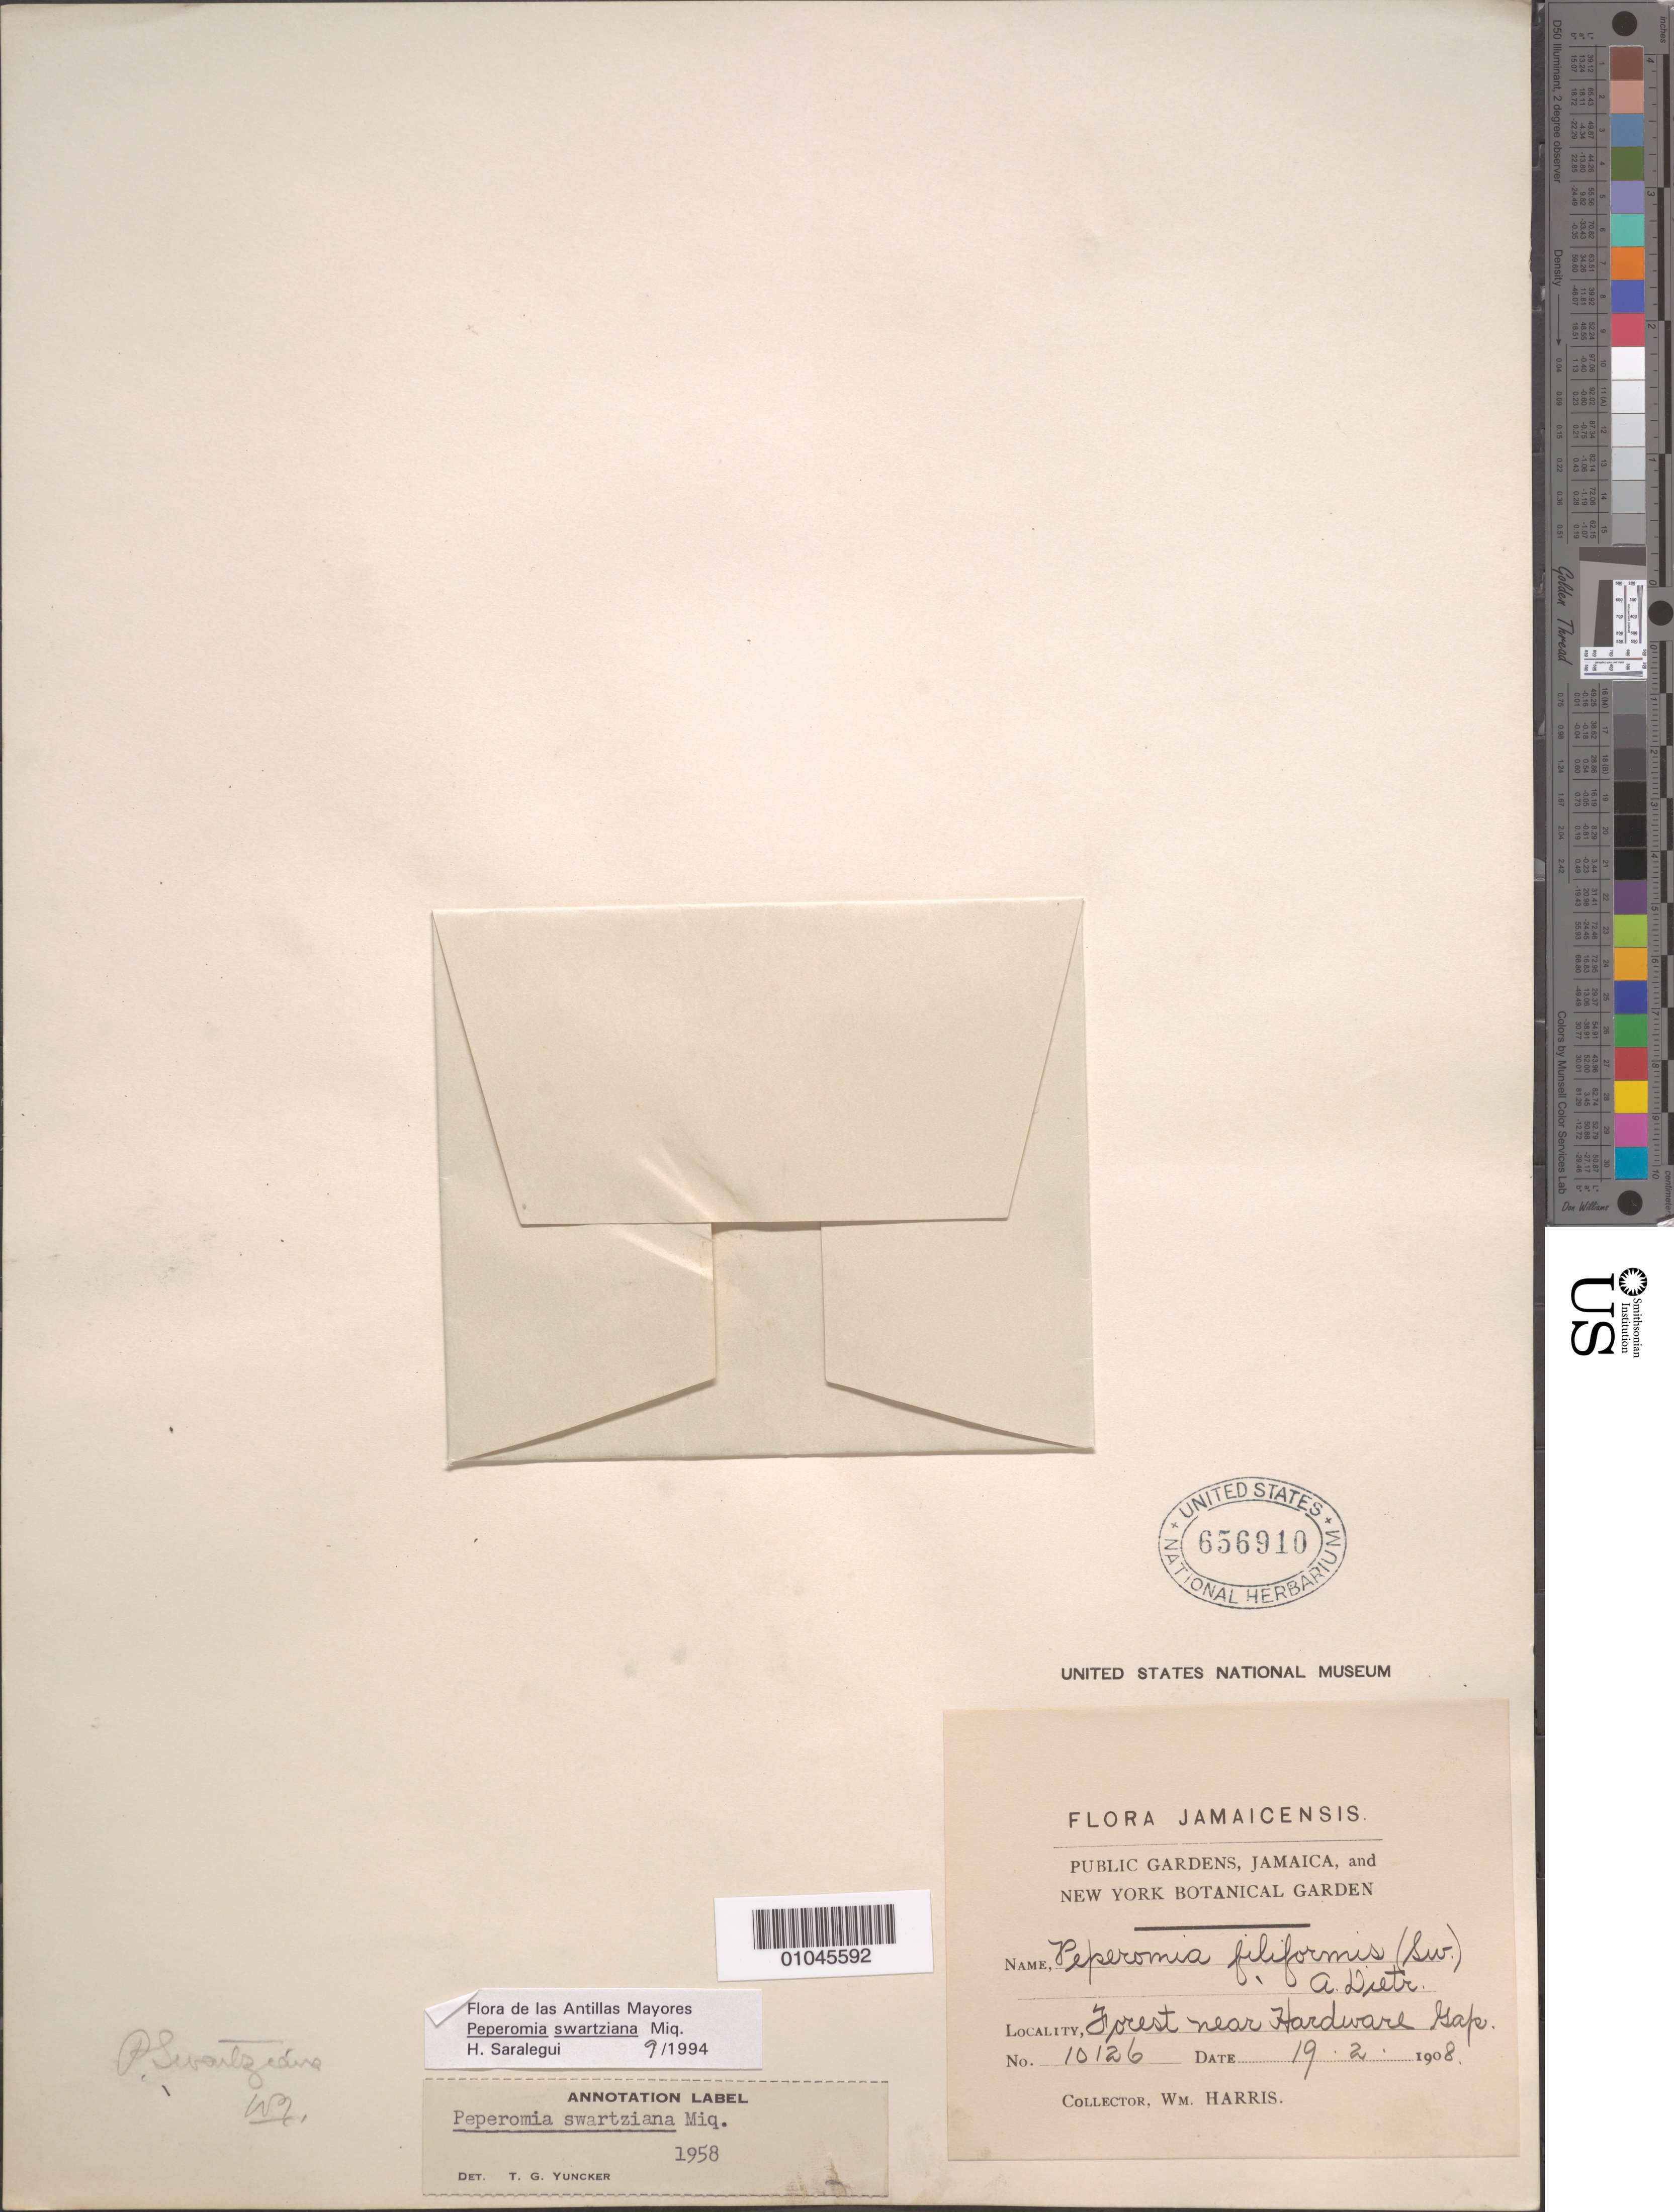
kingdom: Plantae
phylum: Tracheophyta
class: Magnoliopsida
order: Piperales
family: Piperaceae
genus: Peperomia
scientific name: Peperomia stellata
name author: (Sw.) A. Dietr.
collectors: W. Harris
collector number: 10126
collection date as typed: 19 Feb 1908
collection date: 1908-02-19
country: Jamaica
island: Jamaica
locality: Forest near Hardware Gap.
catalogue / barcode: US 656910